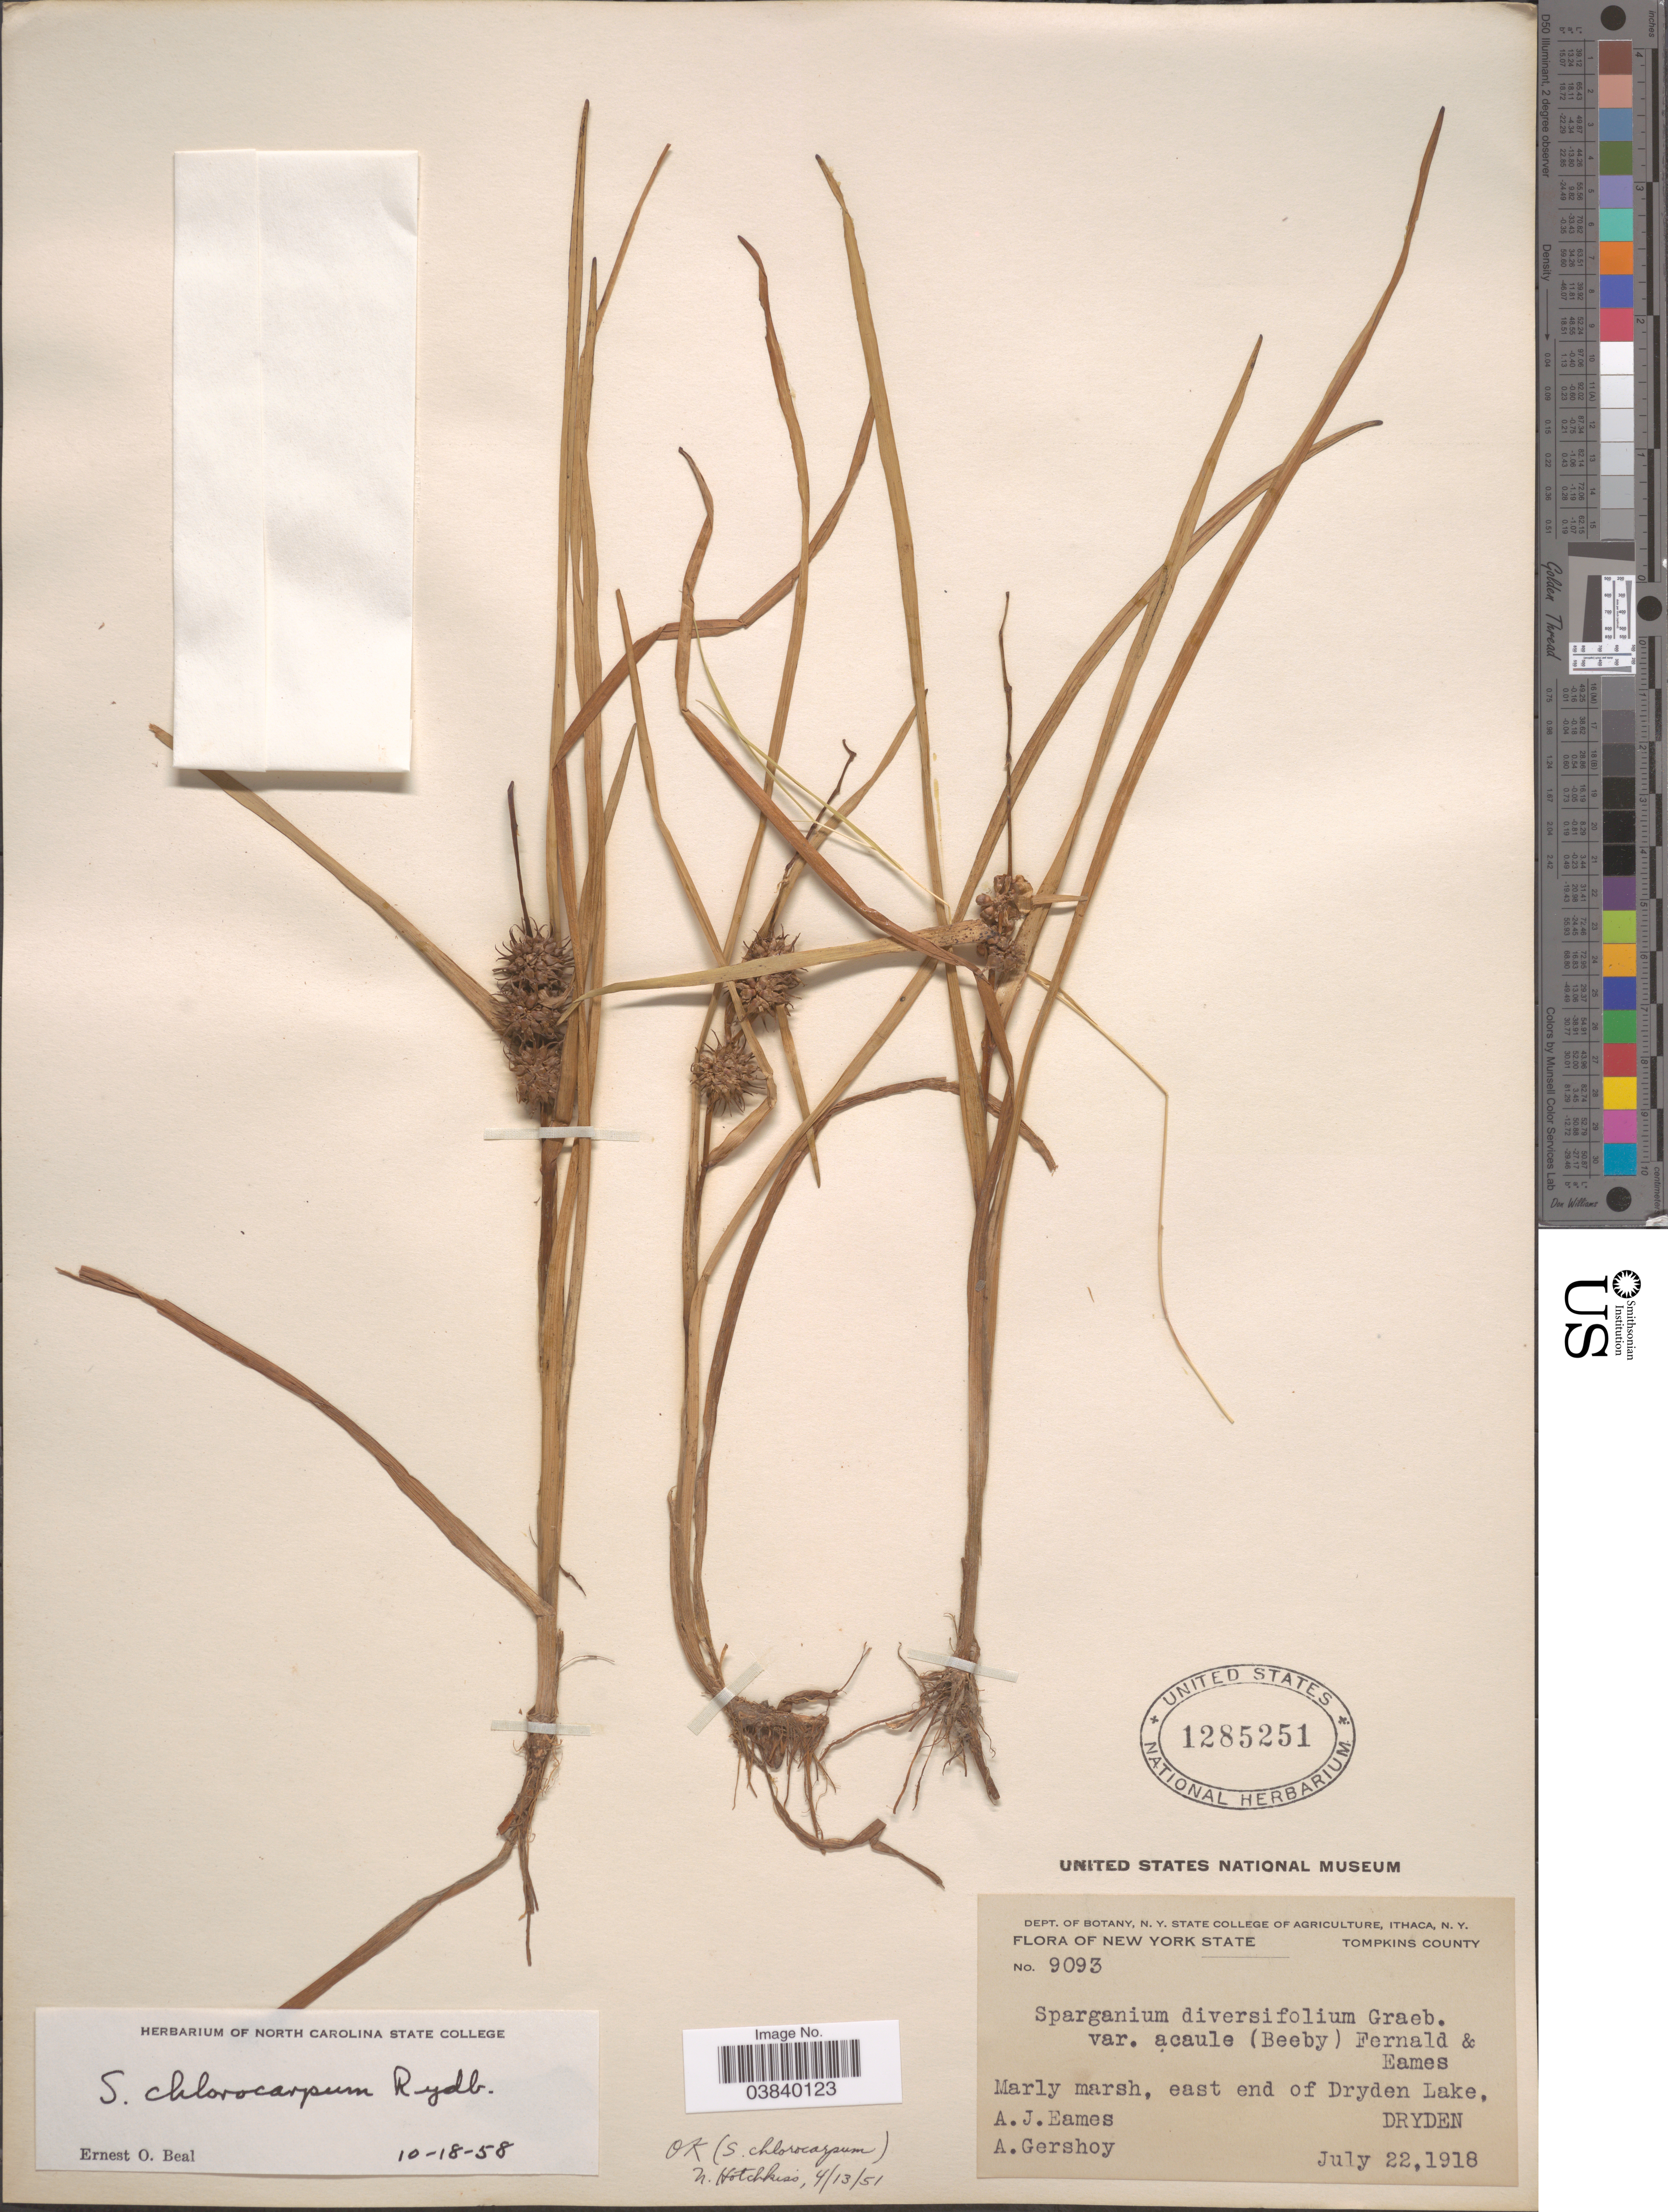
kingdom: Plantae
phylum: Tracheophyta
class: Liliopsida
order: Poales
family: Typhaceae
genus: Sparganium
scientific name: Sparganium chlorocarpum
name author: Rydb.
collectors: A. J. Eames & A. Gershoy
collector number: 9093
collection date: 1918-07-22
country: United States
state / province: New York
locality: Tompkins County. Marly marsh, east end of Dryden Lake, Dryden.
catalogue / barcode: US 1285251